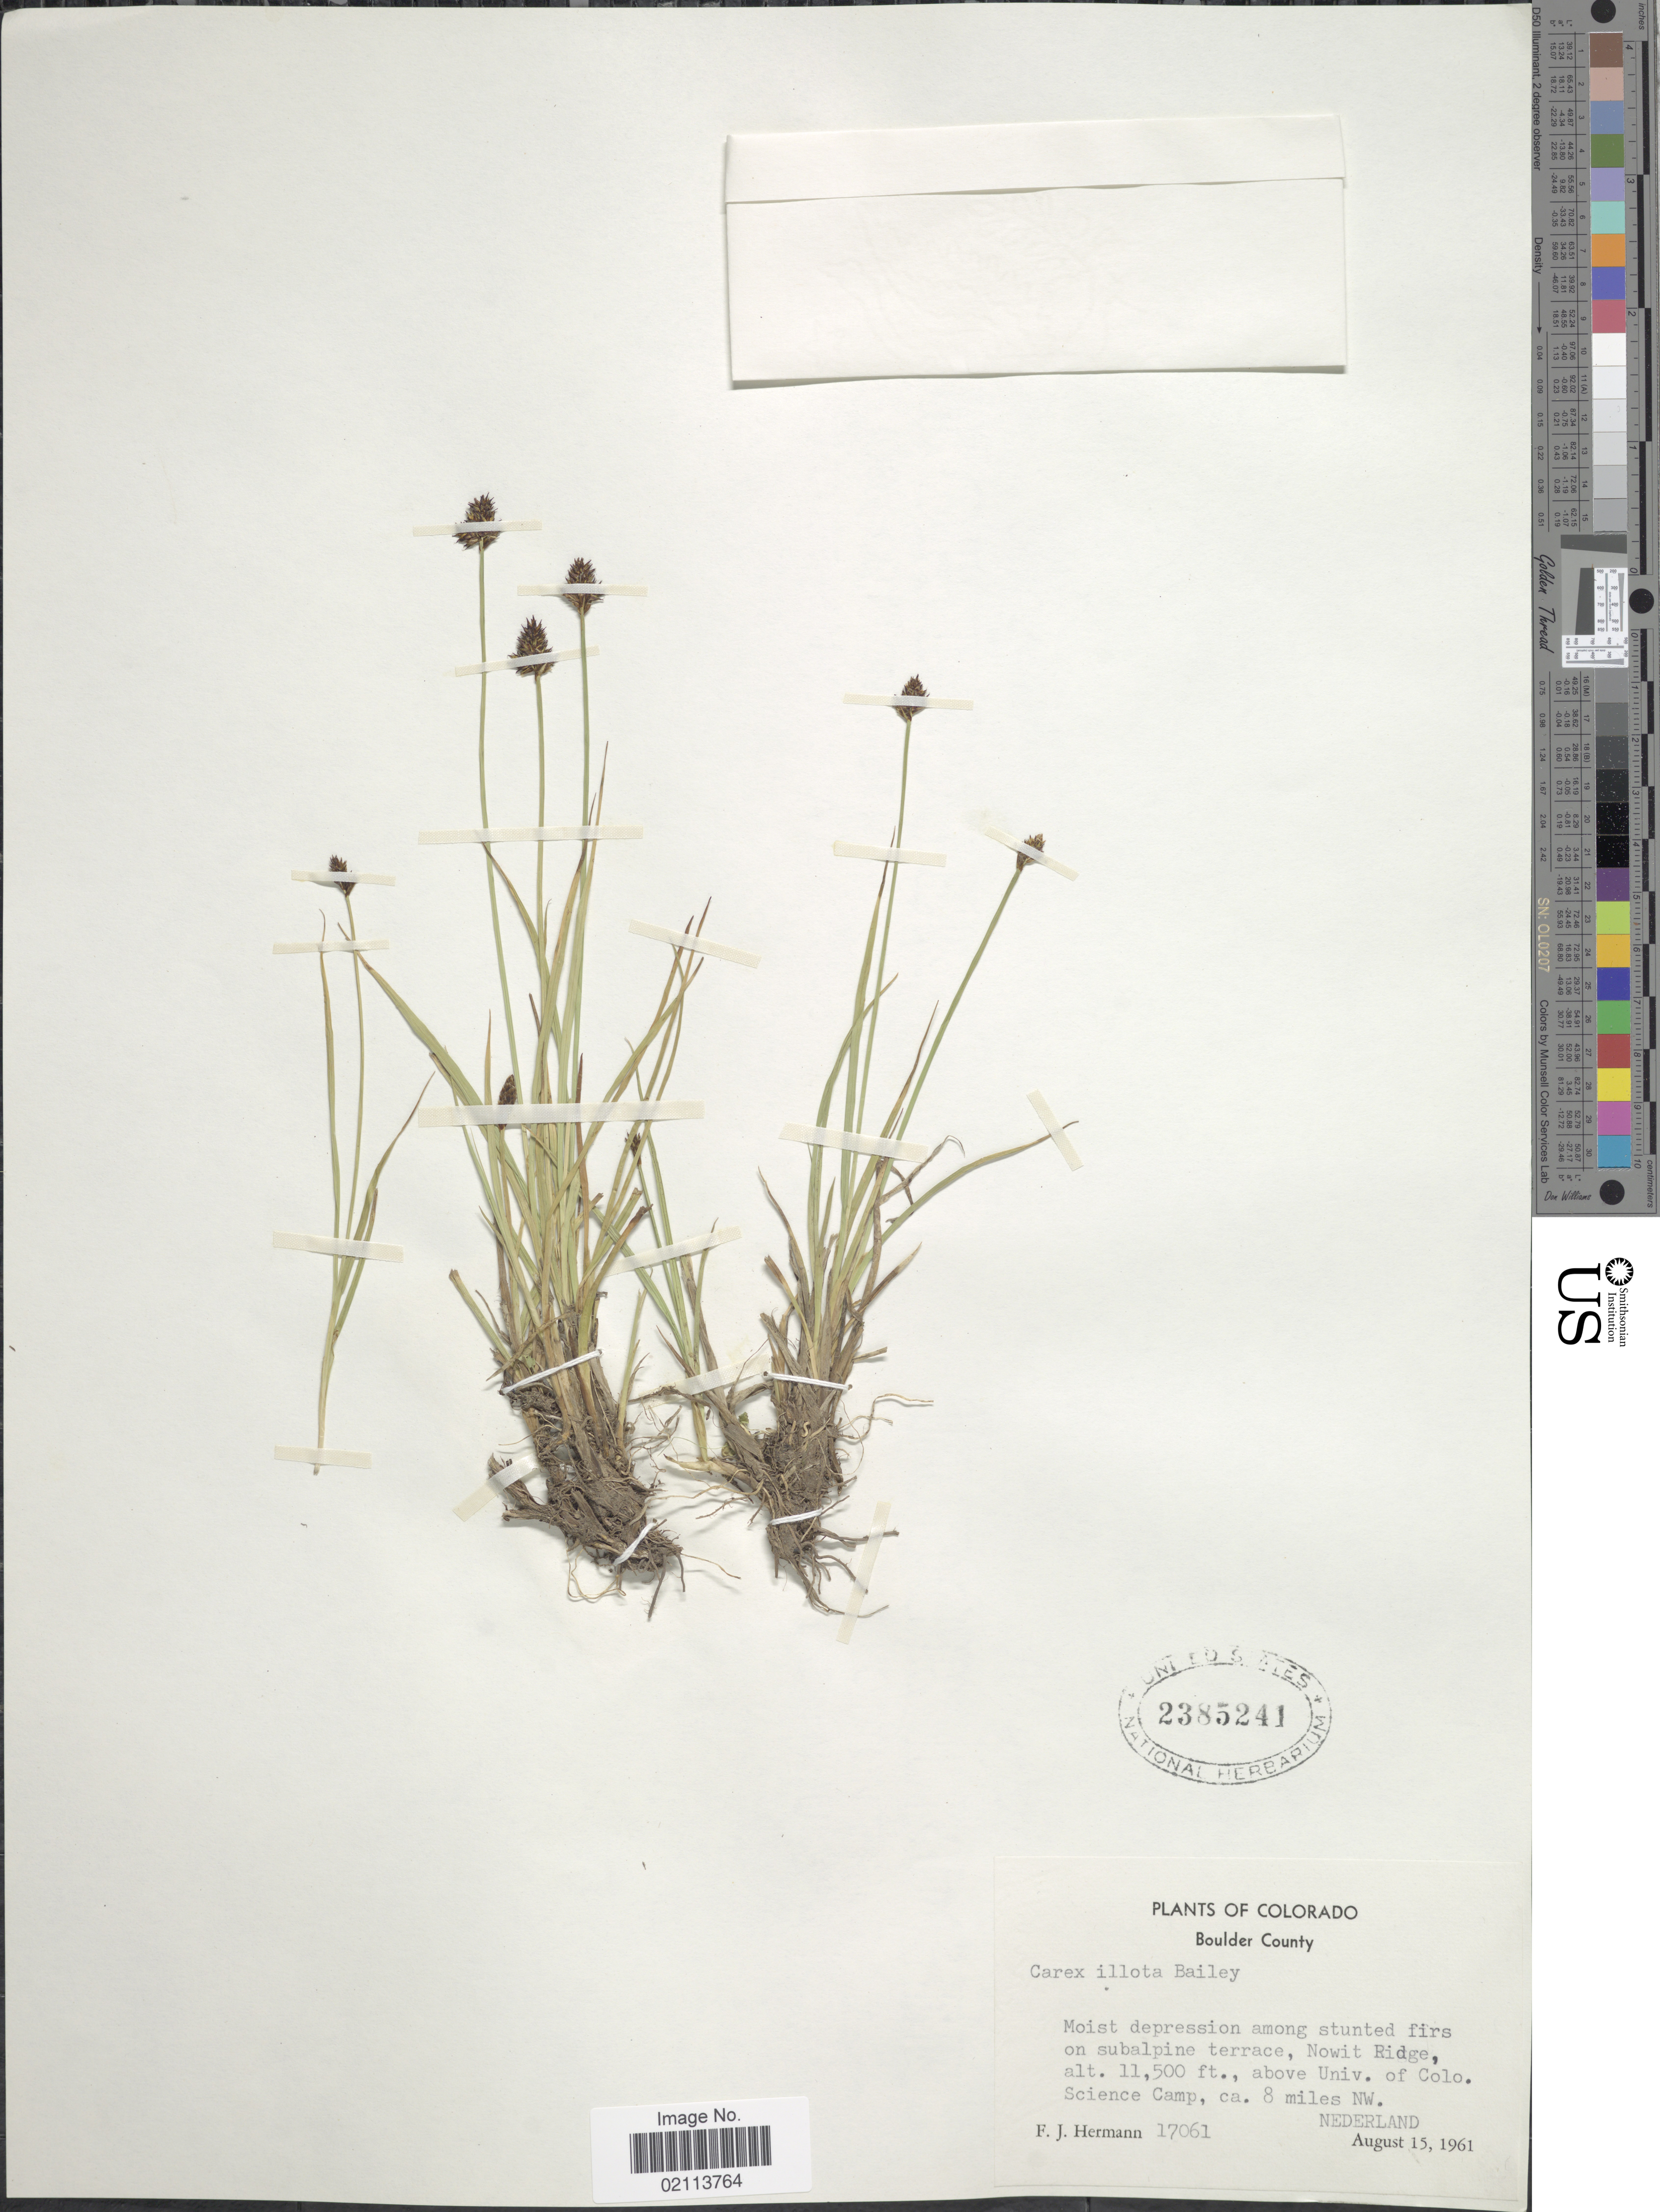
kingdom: Plantae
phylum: Tracheophyta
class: Liliopsida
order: Poales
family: Cyperaceae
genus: Carex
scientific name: Carex illota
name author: L.H. Bailey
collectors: F. J. Hermann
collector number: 17061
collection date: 1961-08-15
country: United States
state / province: Colorado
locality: Boulder County, Moist depression among stunted firs on subalpine terrace, Nowit Ridge, above Univ. of Colo. Science Camp, 8 miles NW. Nederland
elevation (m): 3505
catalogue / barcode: US 2385241